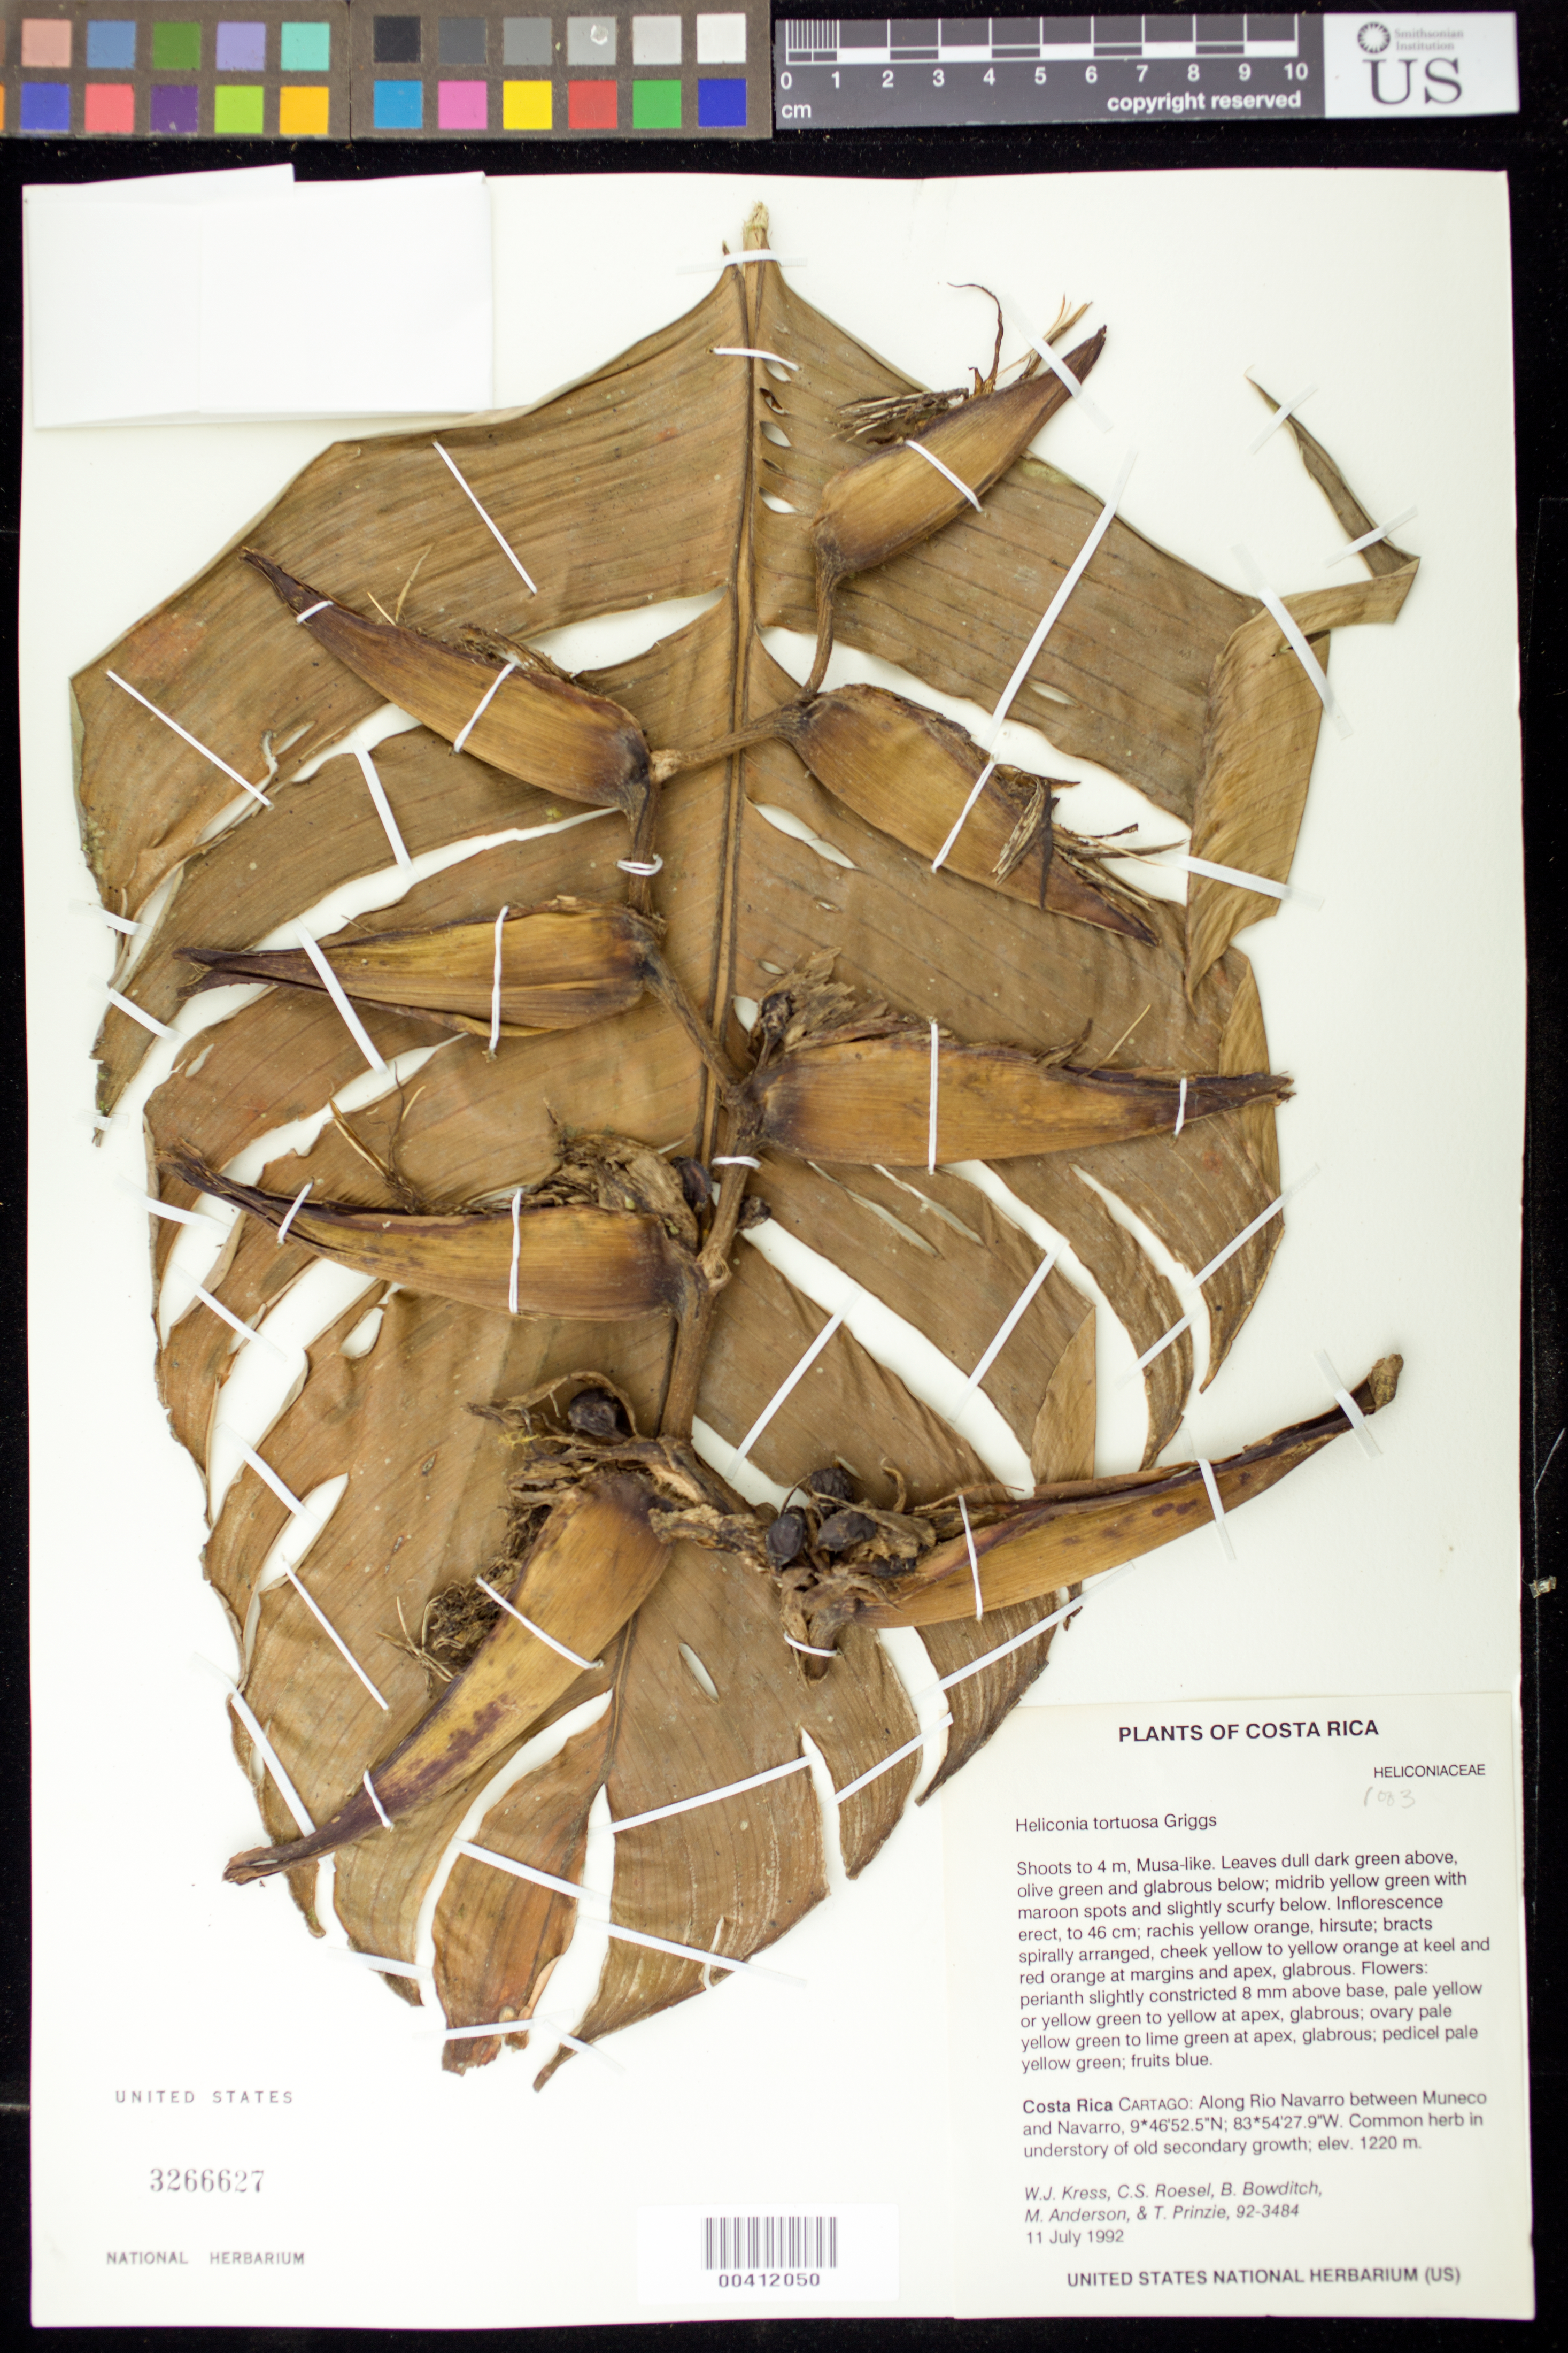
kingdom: Plantae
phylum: Tracheophyta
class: Liliopsida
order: Zingiberales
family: Heliconiaceae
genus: Heliconia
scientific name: Heliconia tortuosa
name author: R.F. Griggs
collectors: W. J. Kress, C. S. Roesel, B. Bowditch, M. Anderson & T. Prinzie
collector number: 92-3484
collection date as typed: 11 Jul 1992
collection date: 1992-07-11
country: Costa Rica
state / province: Cartago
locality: Along Rio Navarro between Muneco and Navarro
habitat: Old secondary growth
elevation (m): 1220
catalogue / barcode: US 3266627